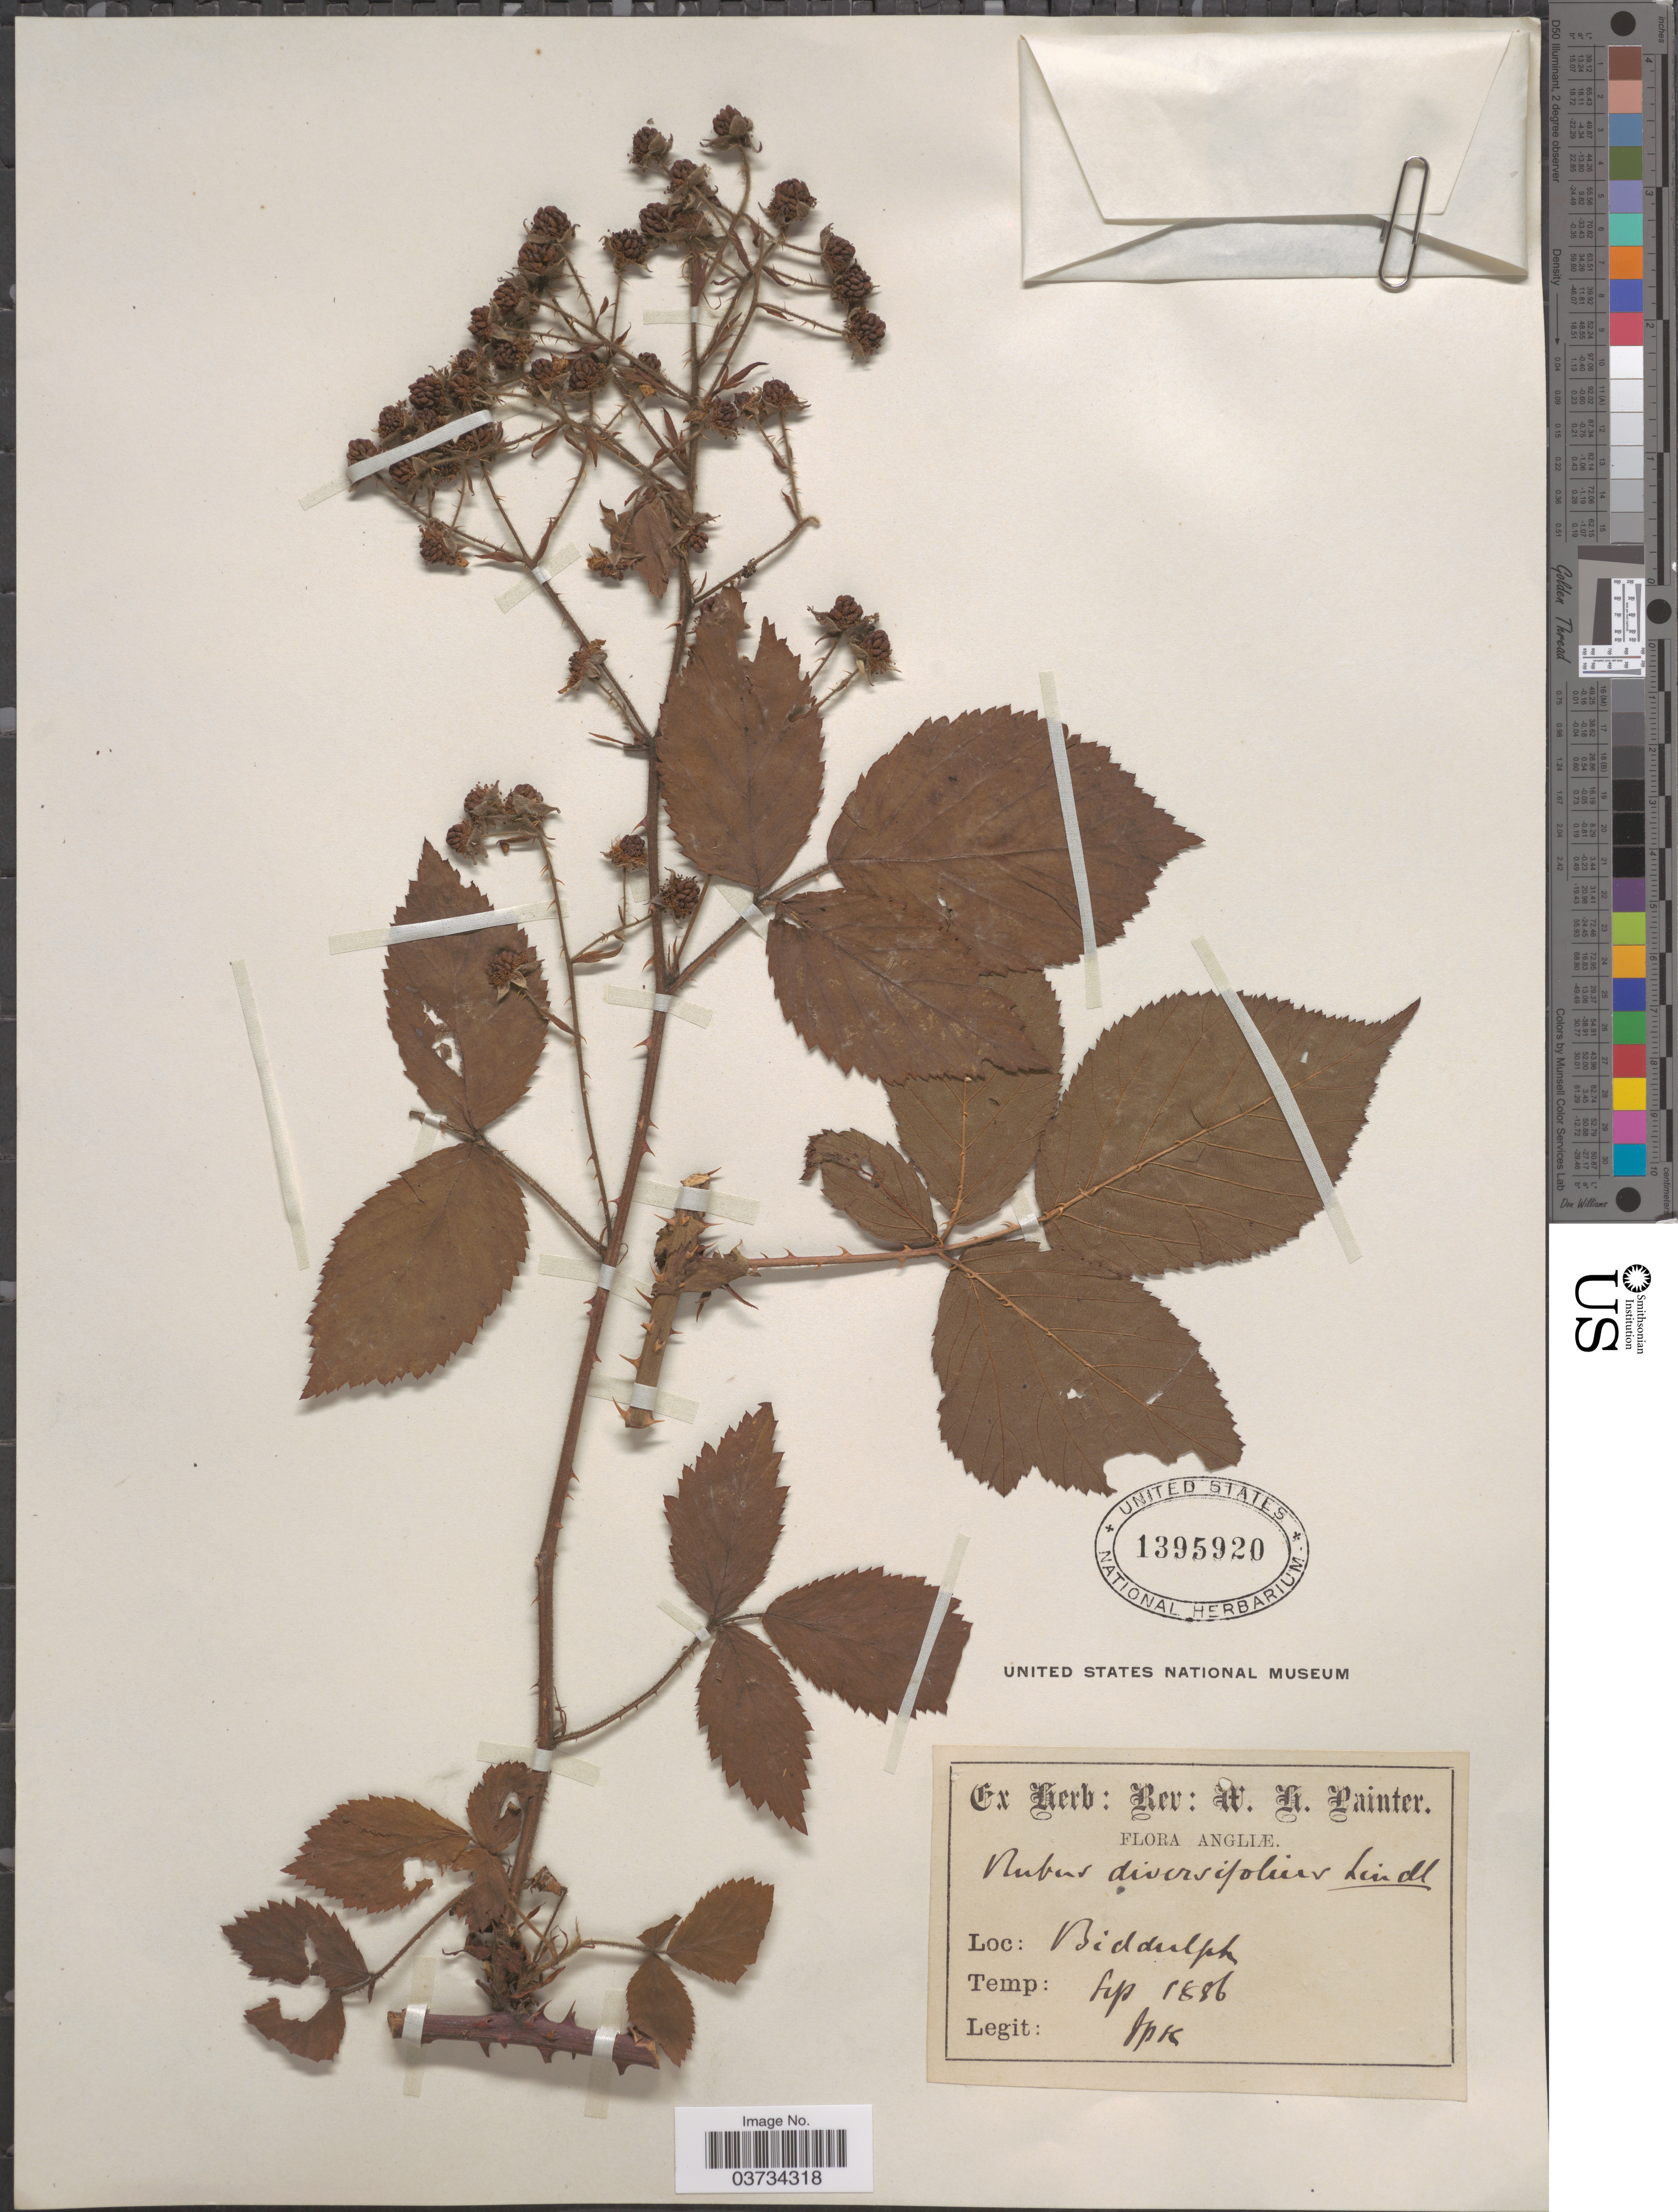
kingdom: Plantae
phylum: Tracheophyta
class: Magnoliopsida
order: Rosales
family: Rosaceae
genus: Rubus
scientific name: Rubus diversifolius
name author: Lindl.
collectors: W. H. Painter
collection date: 1886-09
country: United Kingdom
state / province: England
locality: Angliæ. Biddulph.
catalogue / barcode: US 1395920